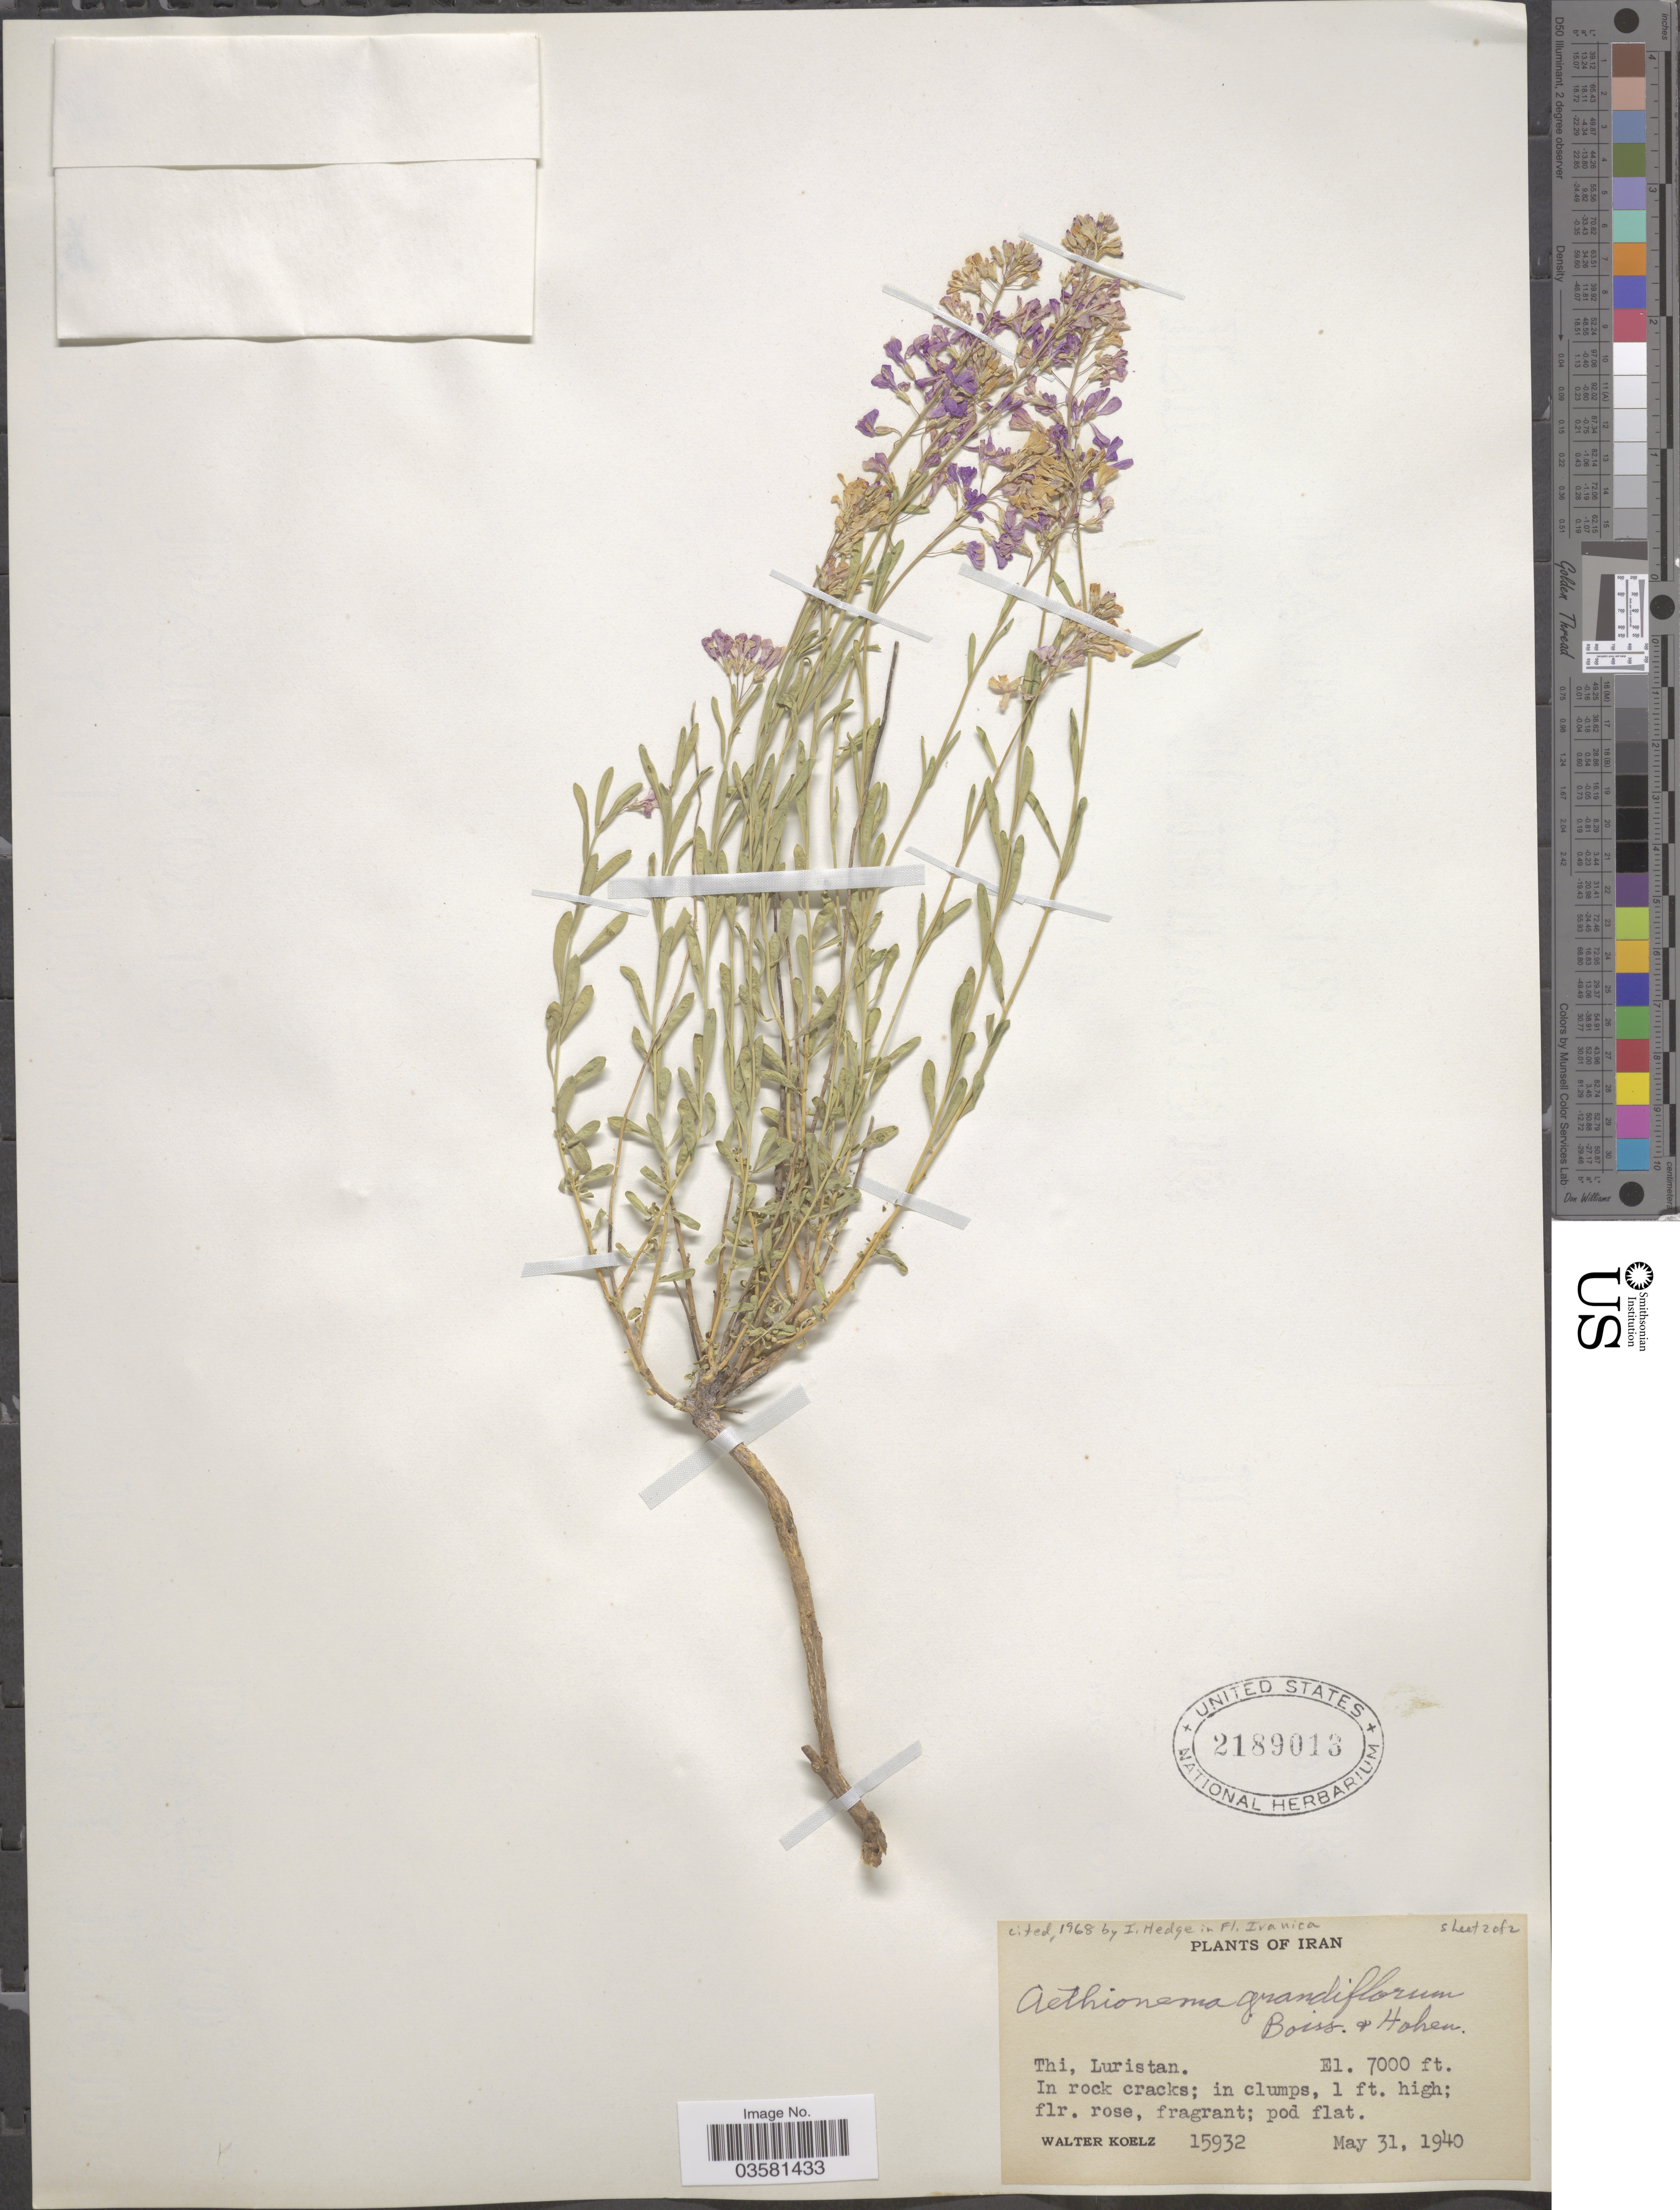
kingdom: Plantae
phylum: Tracheophyta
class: Magnoliopsida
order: Brassicales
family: Brassicaceae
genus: Aethionema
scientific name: Aethionema grandiflorum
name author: Boiss. & Hohen.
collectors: W. N. Koelz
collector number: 15932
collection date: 1940-05-31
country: Iran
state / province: Lorestan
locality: Thi, Luristan.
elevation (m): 2134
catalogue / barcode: US 2189013